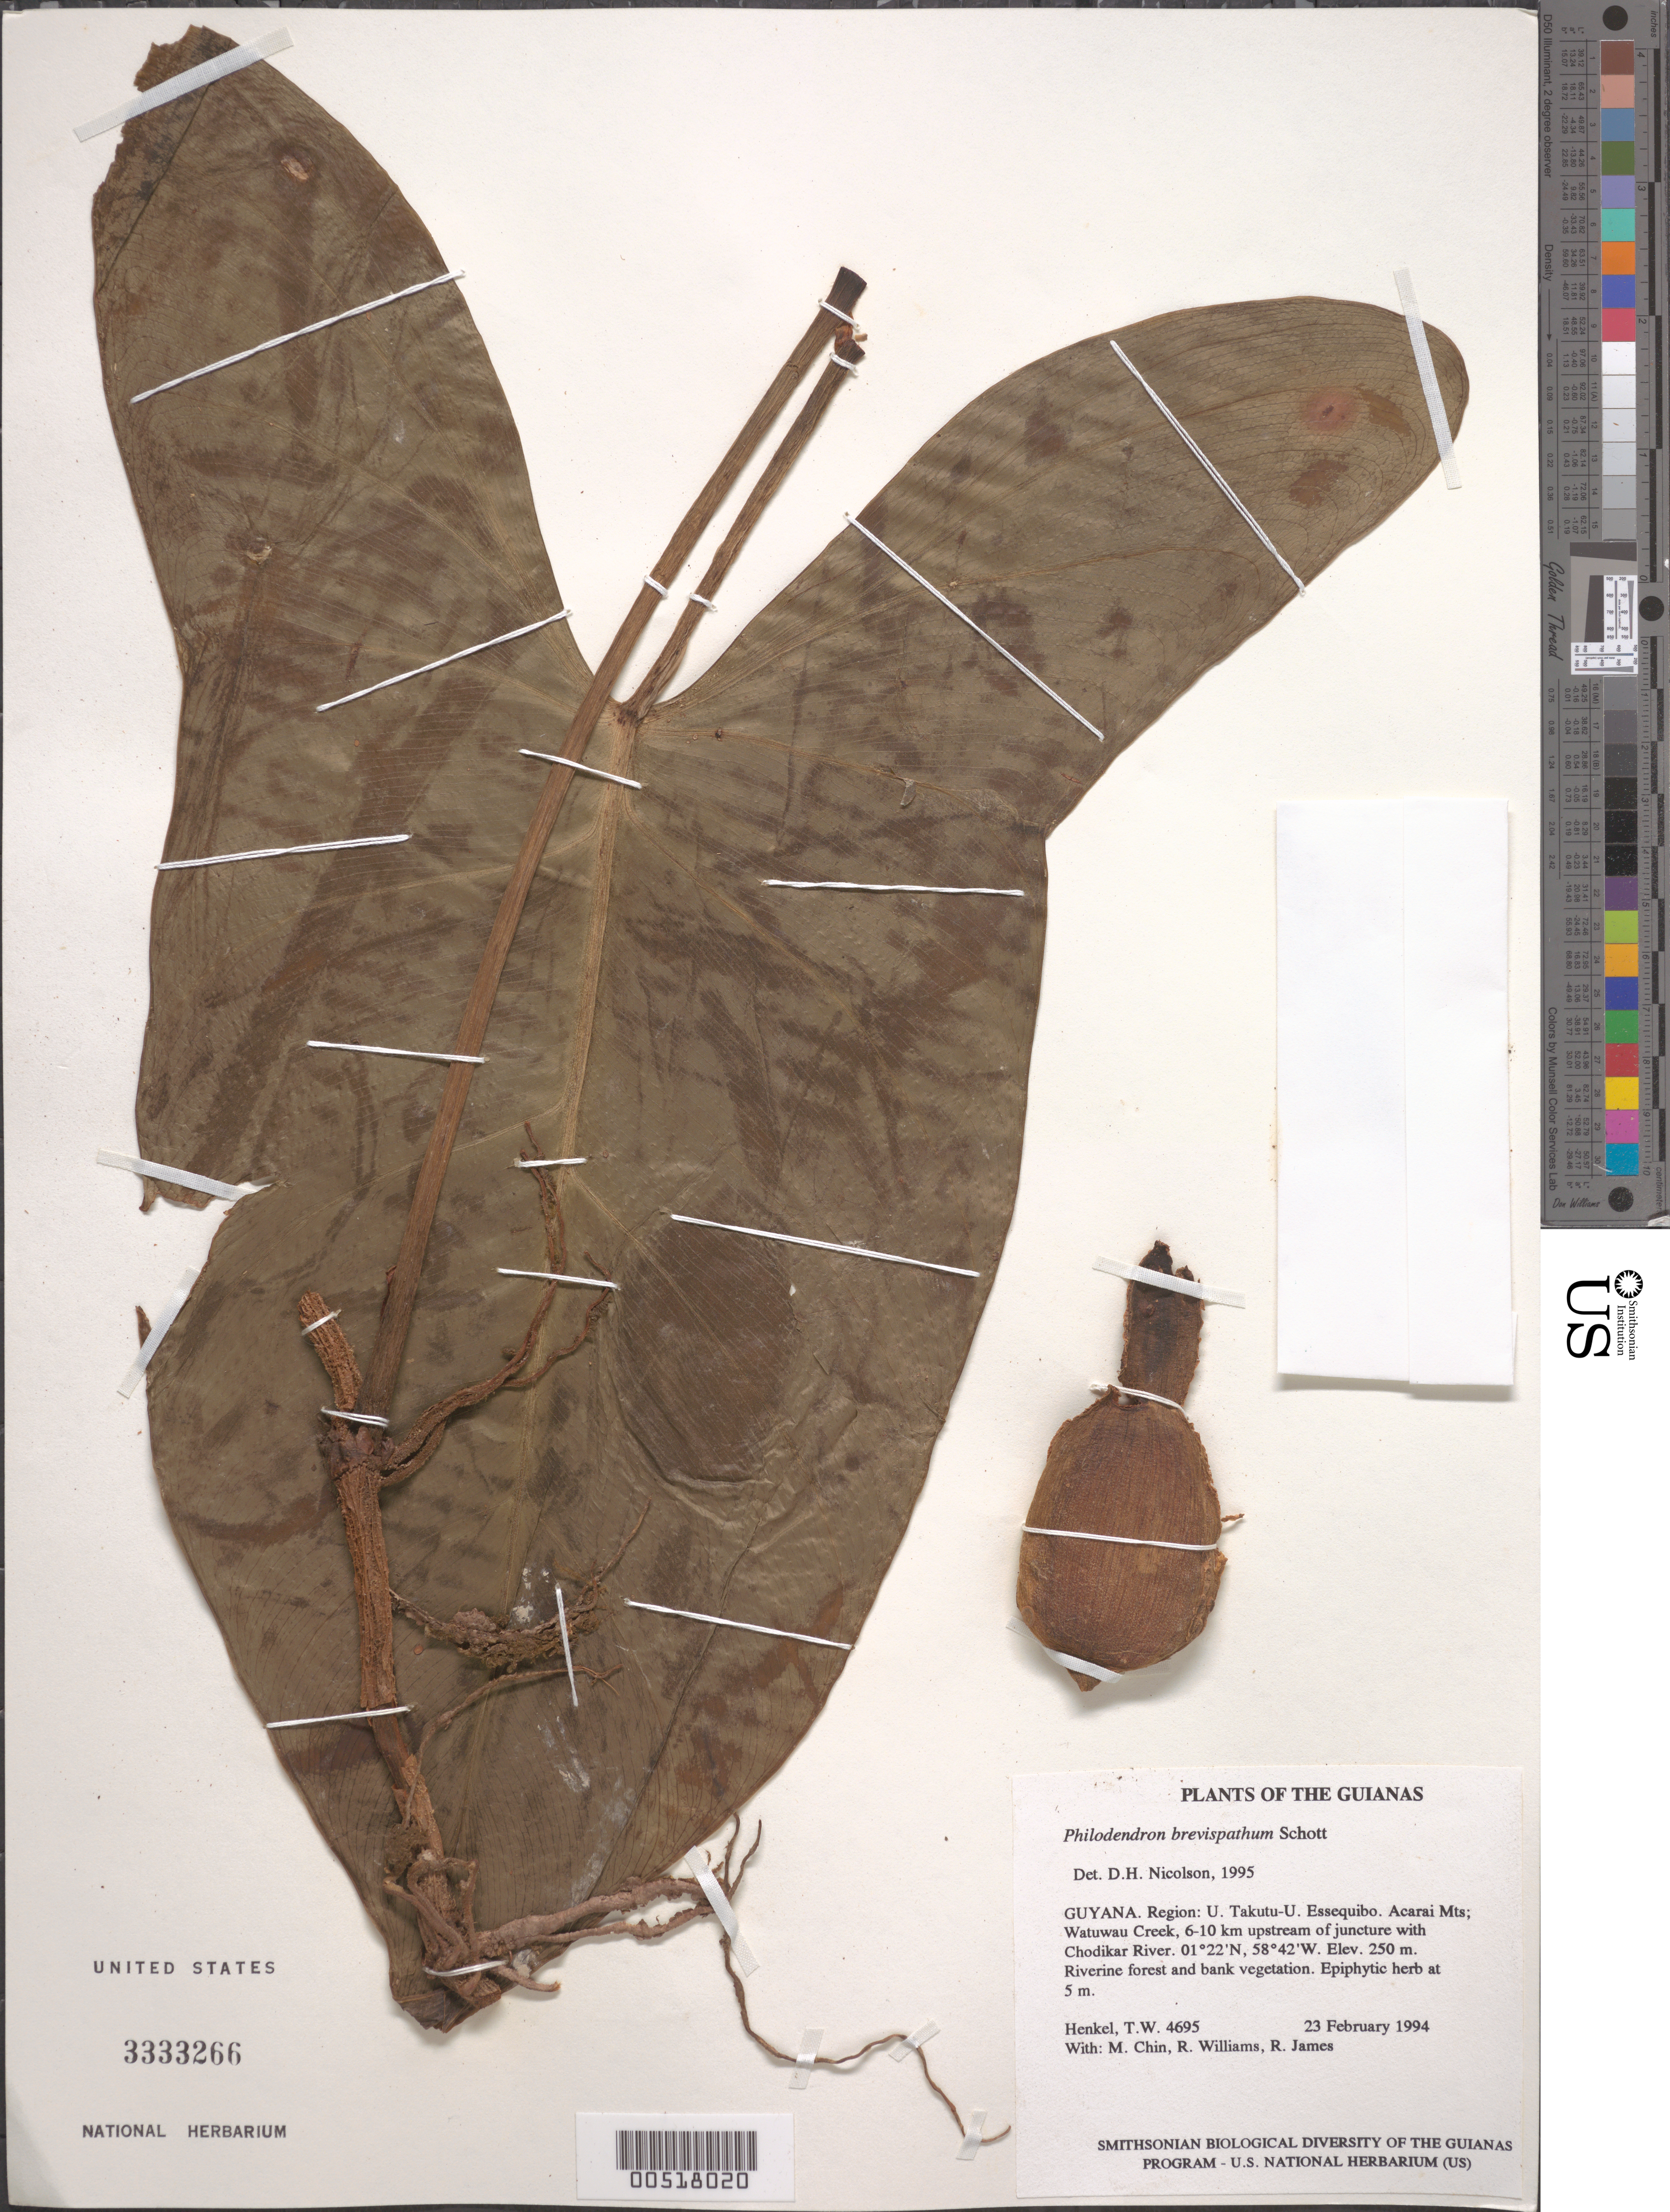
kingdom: Plantae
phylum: Tracheophyta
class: Liliopsida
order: Alismatales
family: Araceae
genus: Philodendron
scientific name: Philodendron brevispathum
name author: Schott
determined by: Nicolson, Dan H.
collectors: T. Henkel, M. Chin, R. Williams & R. James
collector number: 4695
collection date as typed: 23 February 1994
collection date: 1994-02-23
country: Guyana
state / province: U. Takutu-U. Essequibo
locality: Acarai Mts; Watuwau Creek, 6-10 km upstream of juncture with Chodikar River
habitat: Riverine forest and bank vegetation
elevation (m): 250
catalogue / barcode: US 3333266